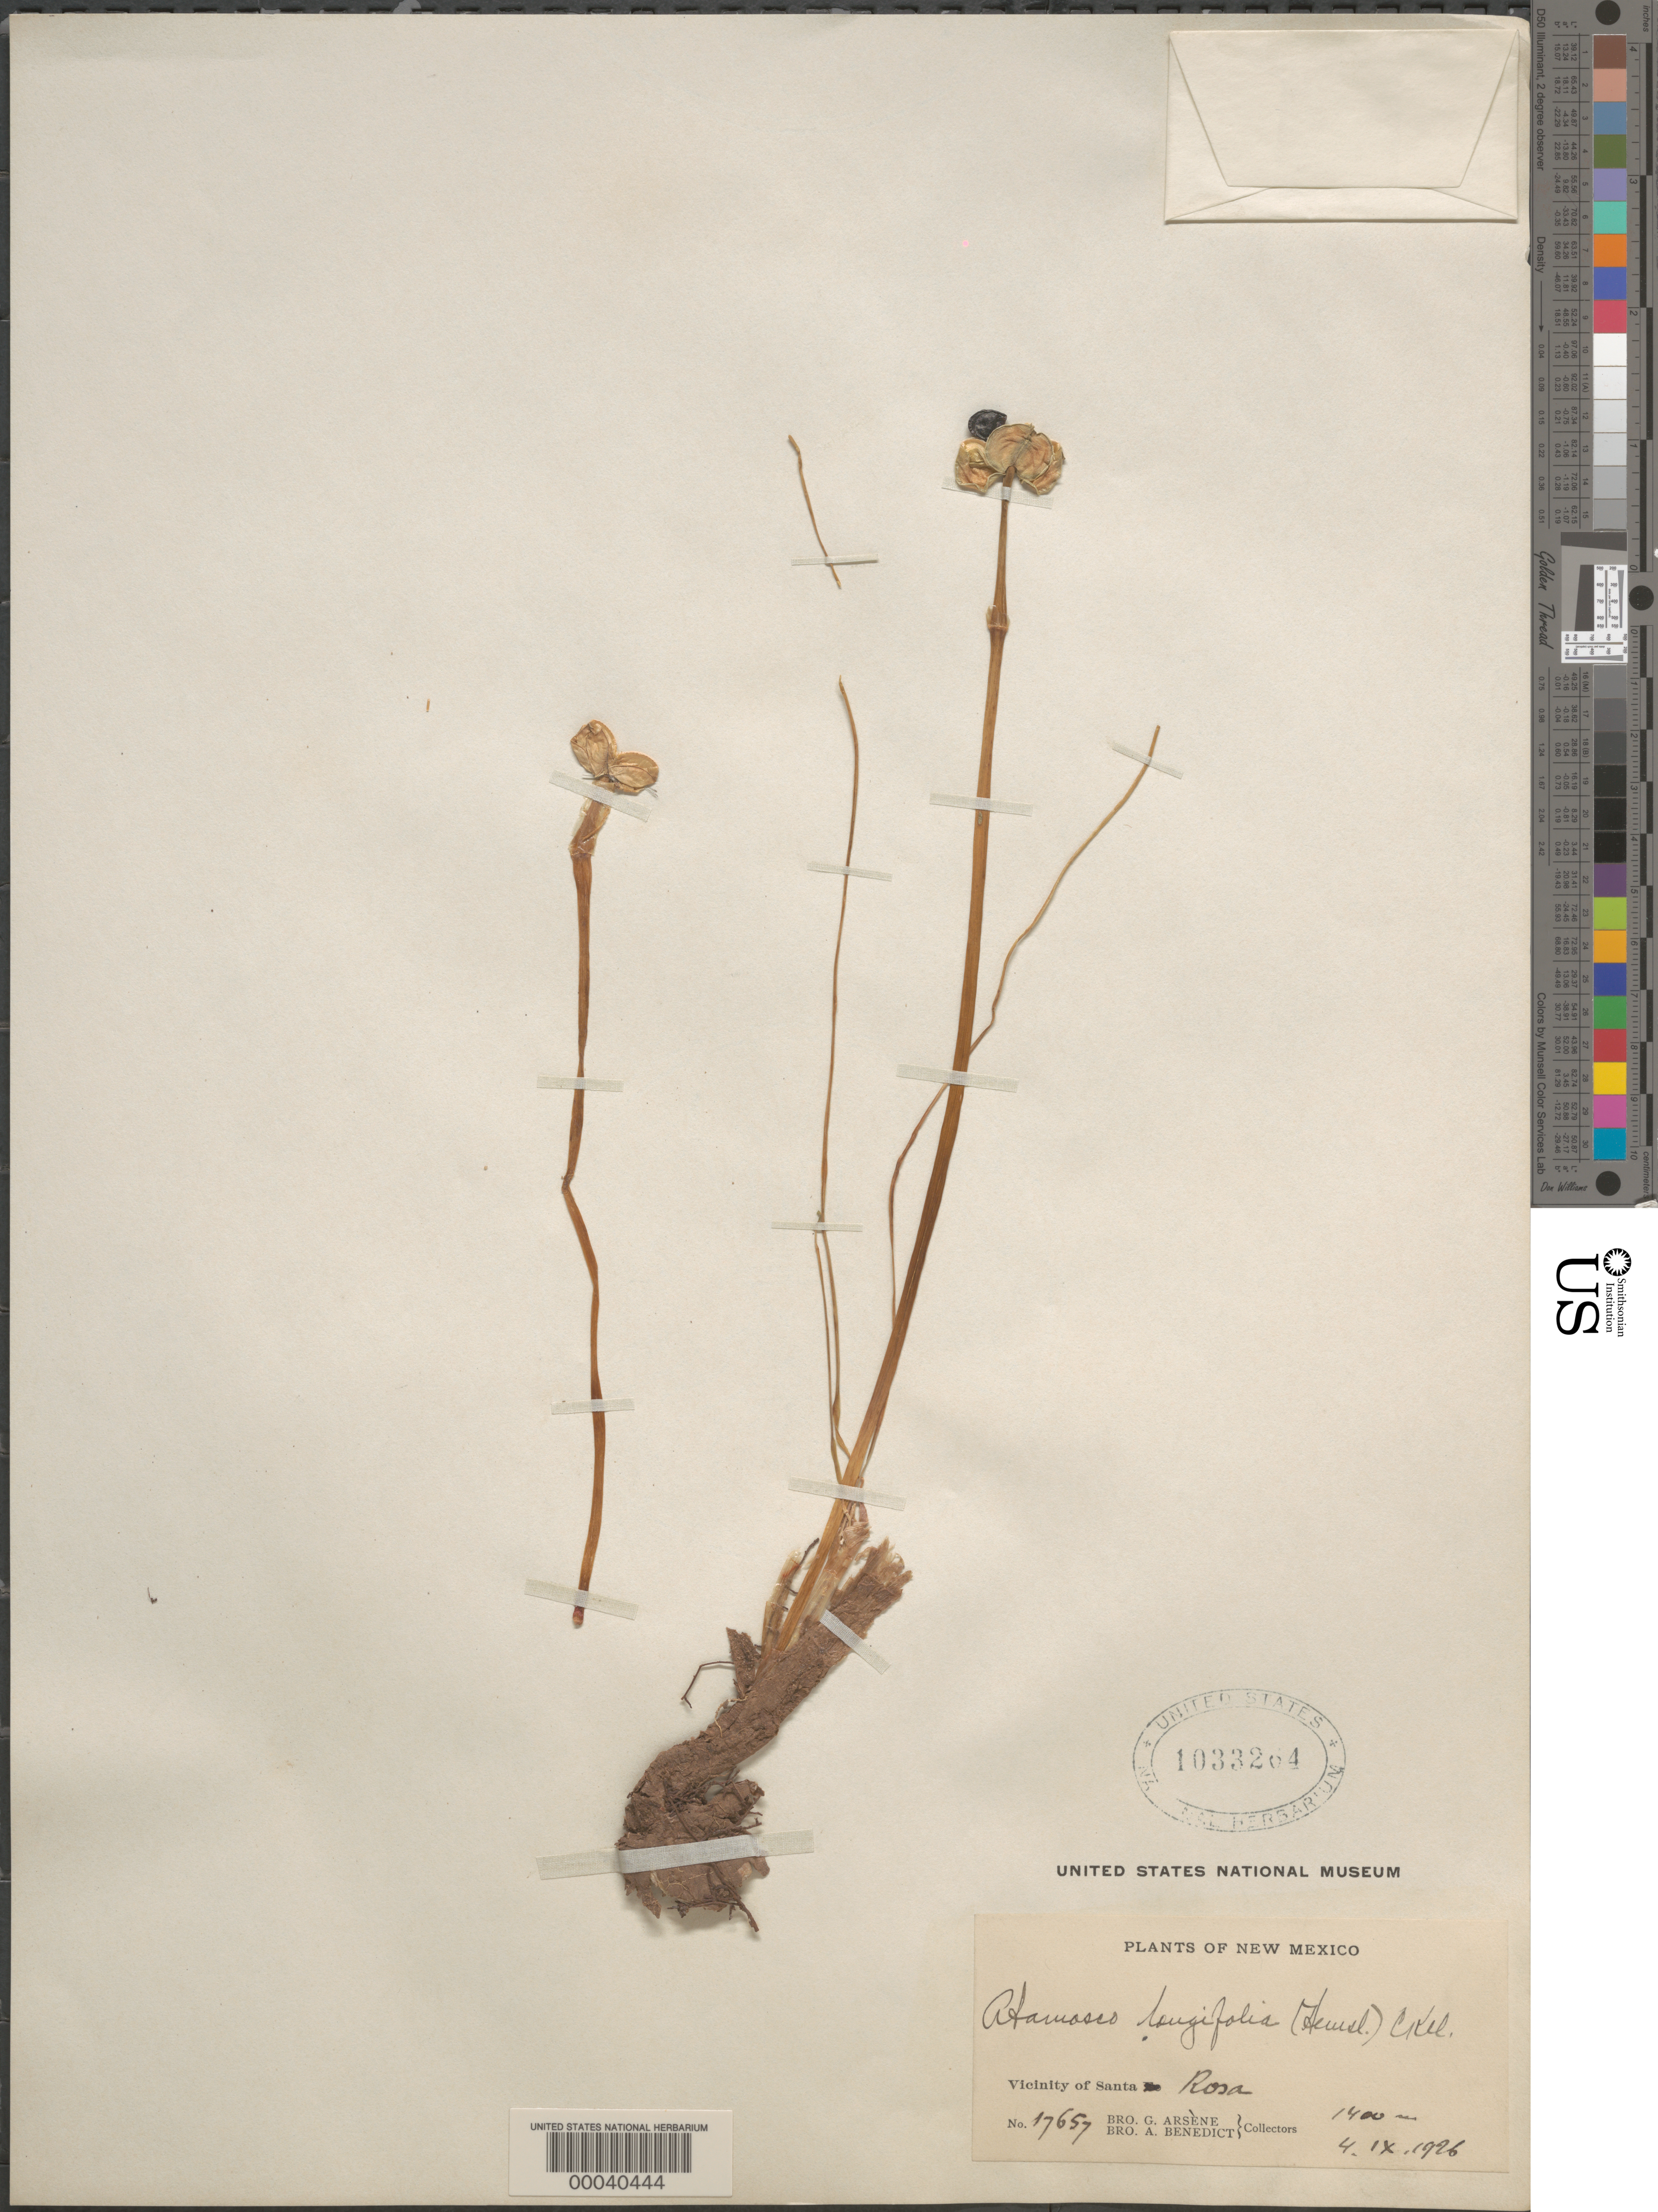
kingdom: Plantae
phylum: Tracheophyta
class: Liliopsida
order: Asparagales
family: Amaryllidaceae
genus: Zephyranthes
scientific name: Zephyranthes longifolia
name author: Hemsl.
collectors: Bro. G. Arsène & Bro. Benedict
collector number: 17657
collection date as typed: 04 Sep 1926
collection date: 1926-09-04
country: United States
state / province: New Mexico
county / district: Guadalupe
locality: Santa rosa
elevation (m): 1400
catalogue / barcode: US 1033264